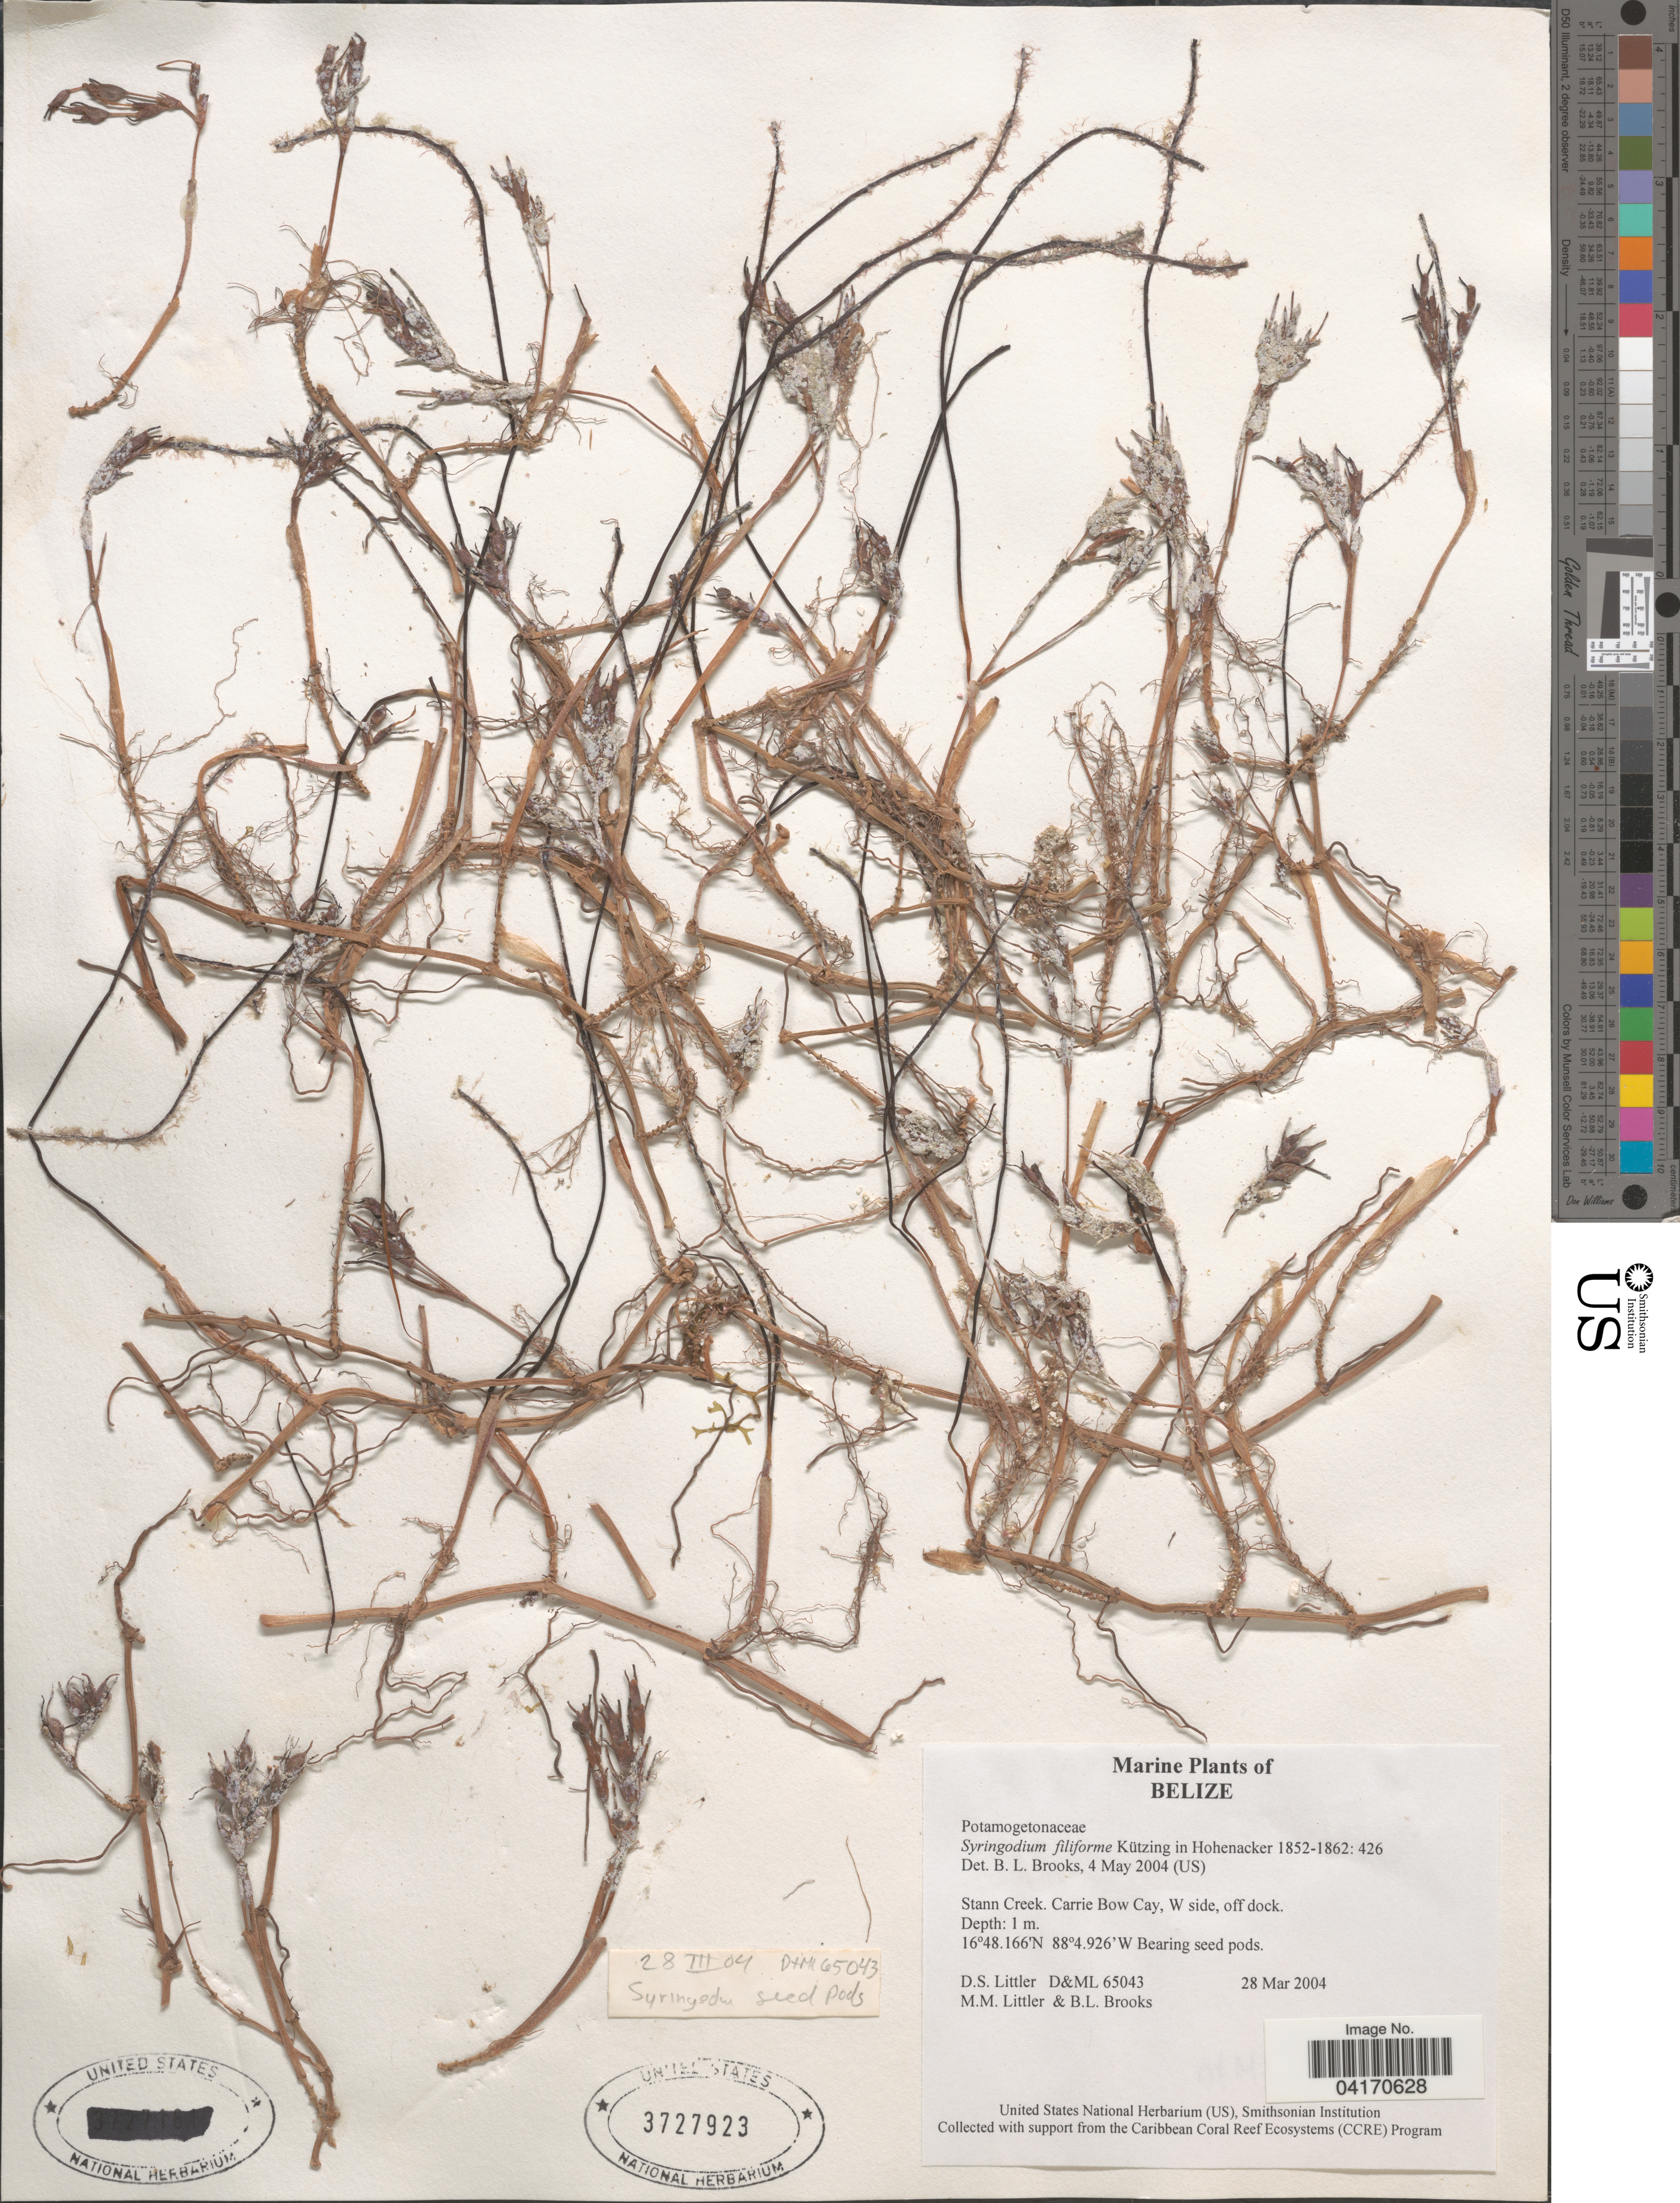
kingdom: Plantae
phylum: Tracheophyta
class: Liliopsida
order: Alismatales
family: Cymodoceaceae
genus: Syringodium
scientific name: Syringodium filiforme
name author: Kütz.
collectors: D. S. Littler & B. Brooks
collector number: D&ML 65043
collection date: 2004-03-28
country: Belize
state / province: Stann Creek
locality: Carrie bow Cay, W side, off dock.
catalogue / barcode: US 3727923